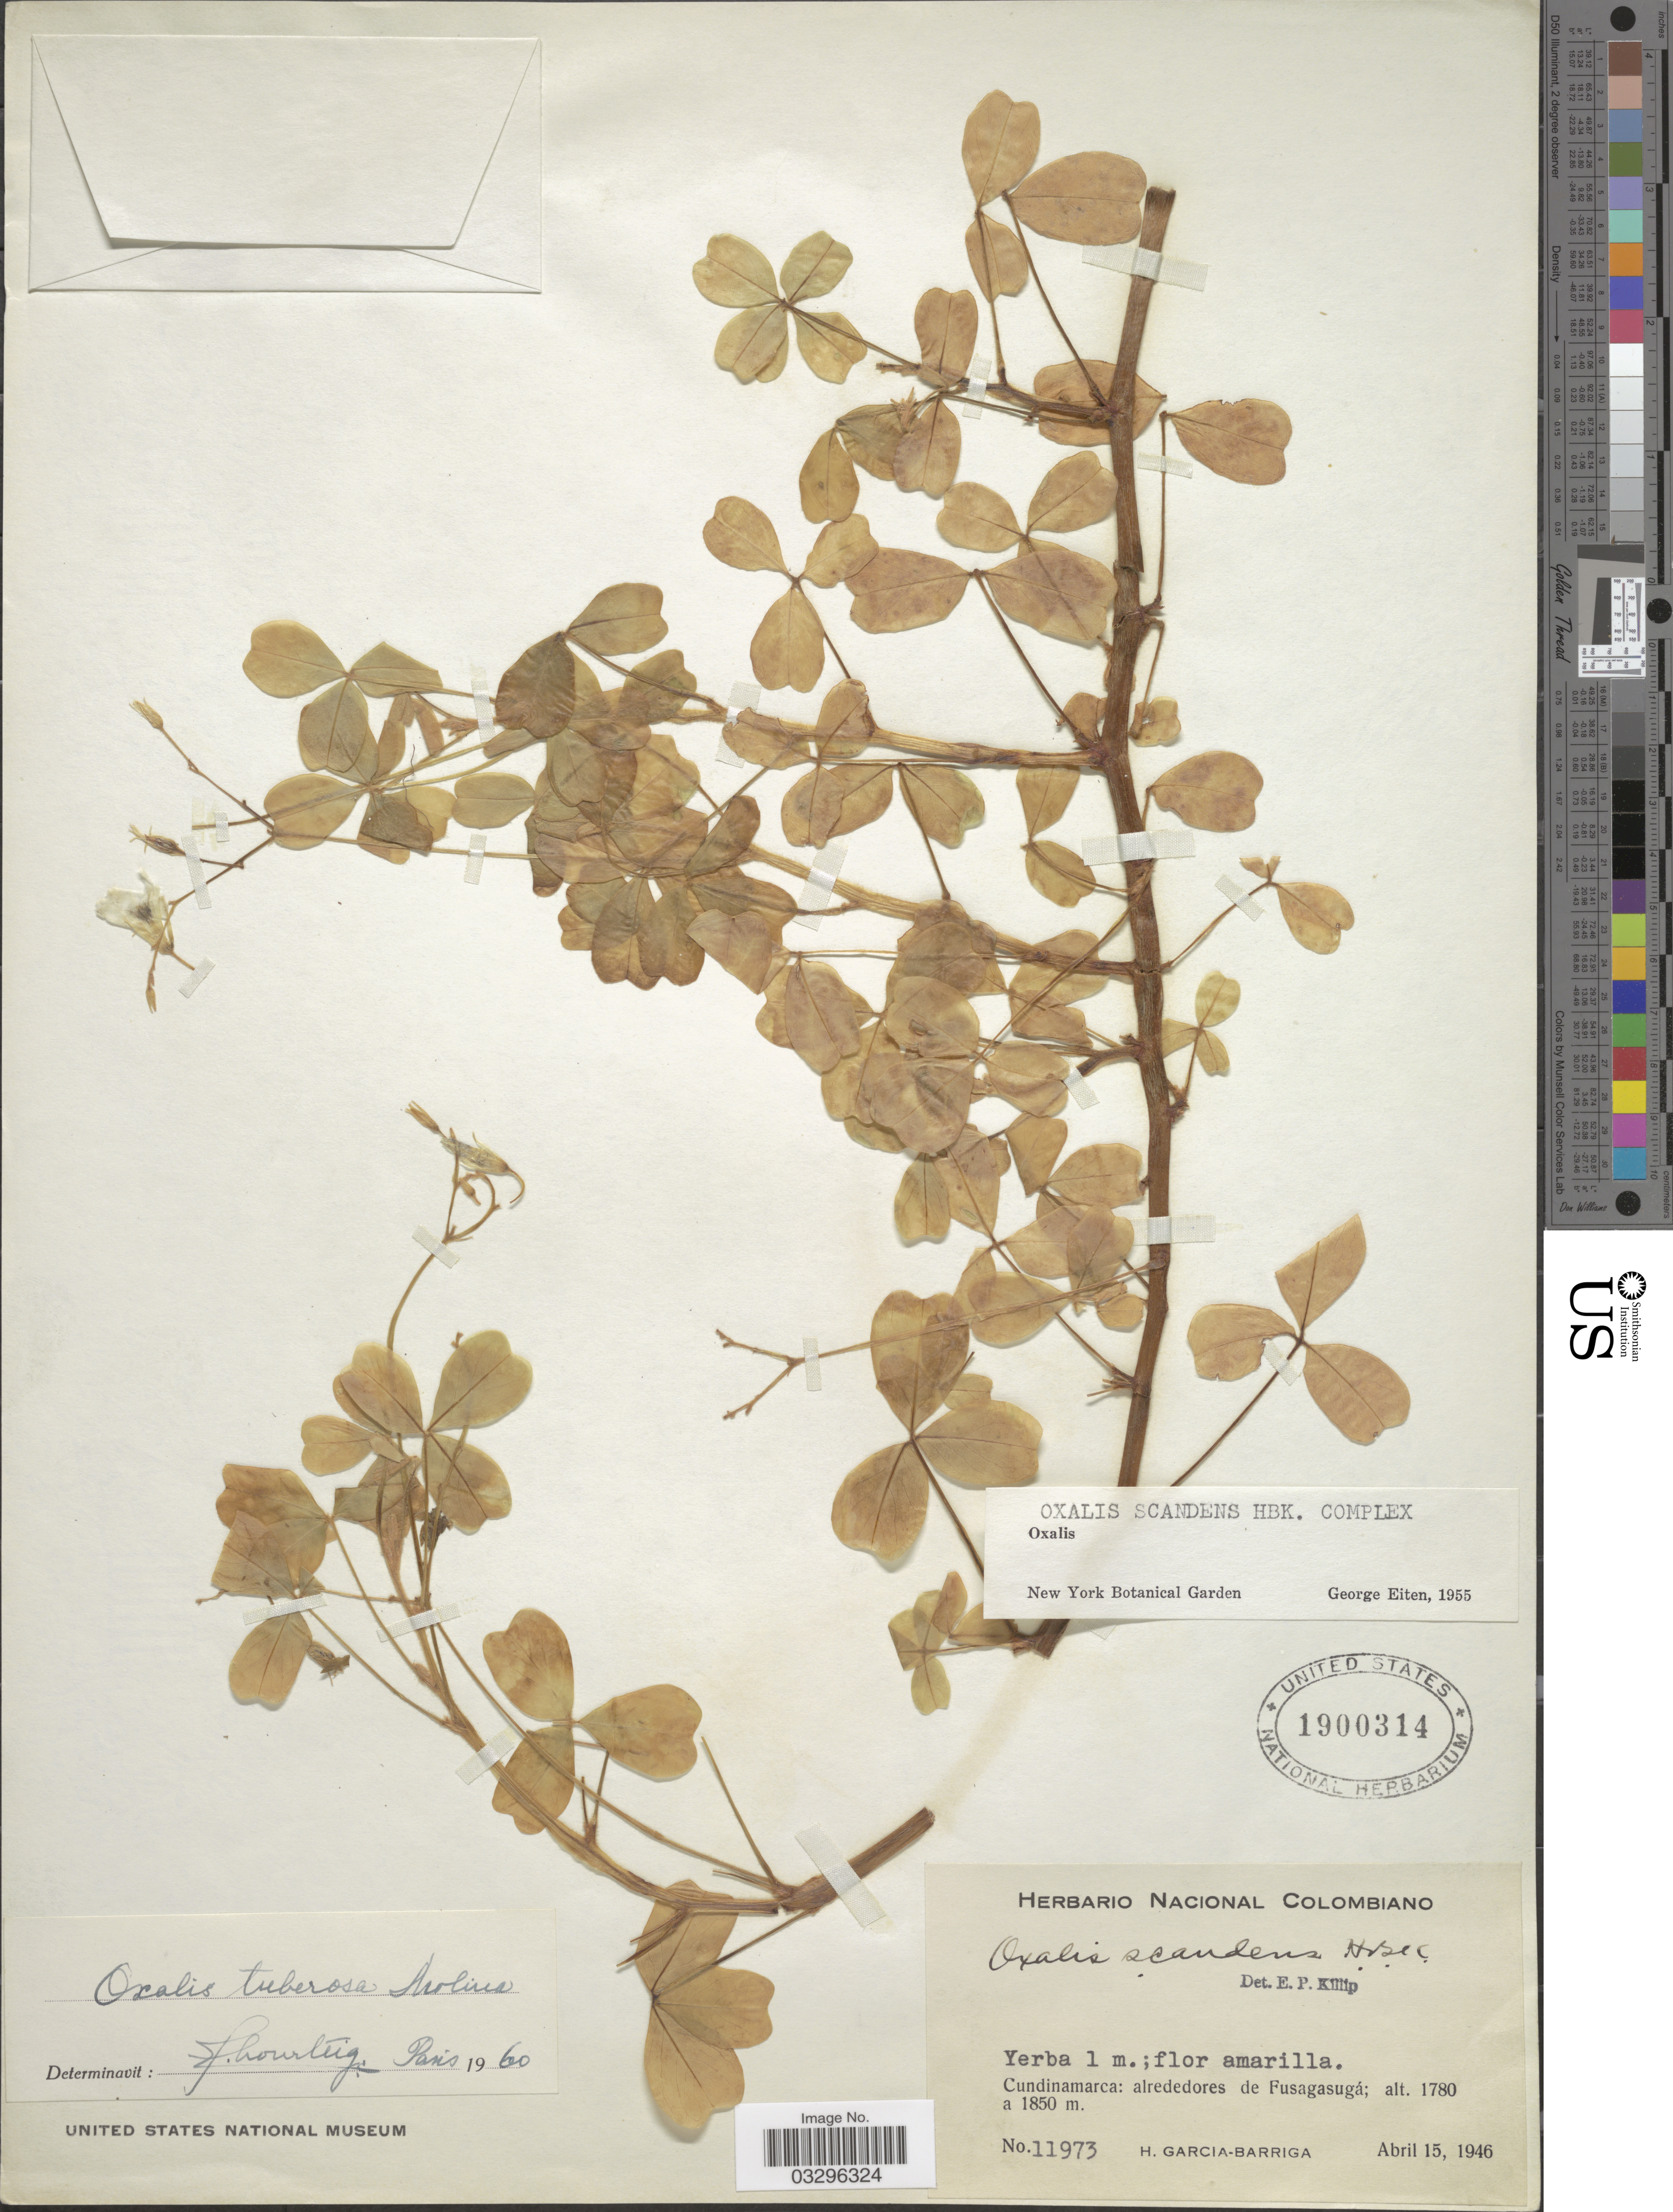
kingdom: Plantae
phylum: Tracheophyta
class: Magnoliopsida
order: Oxalidales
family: Oxalidaceae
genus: Oxalis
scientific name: Oxalis tuberosa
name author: Molina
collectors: H. García Barriga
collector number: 11973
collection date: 1946-04-15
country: Colombia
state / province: Cundinamarca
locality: Alrededores de Fusagasugá.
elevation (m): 1780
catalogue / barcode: US 1900314